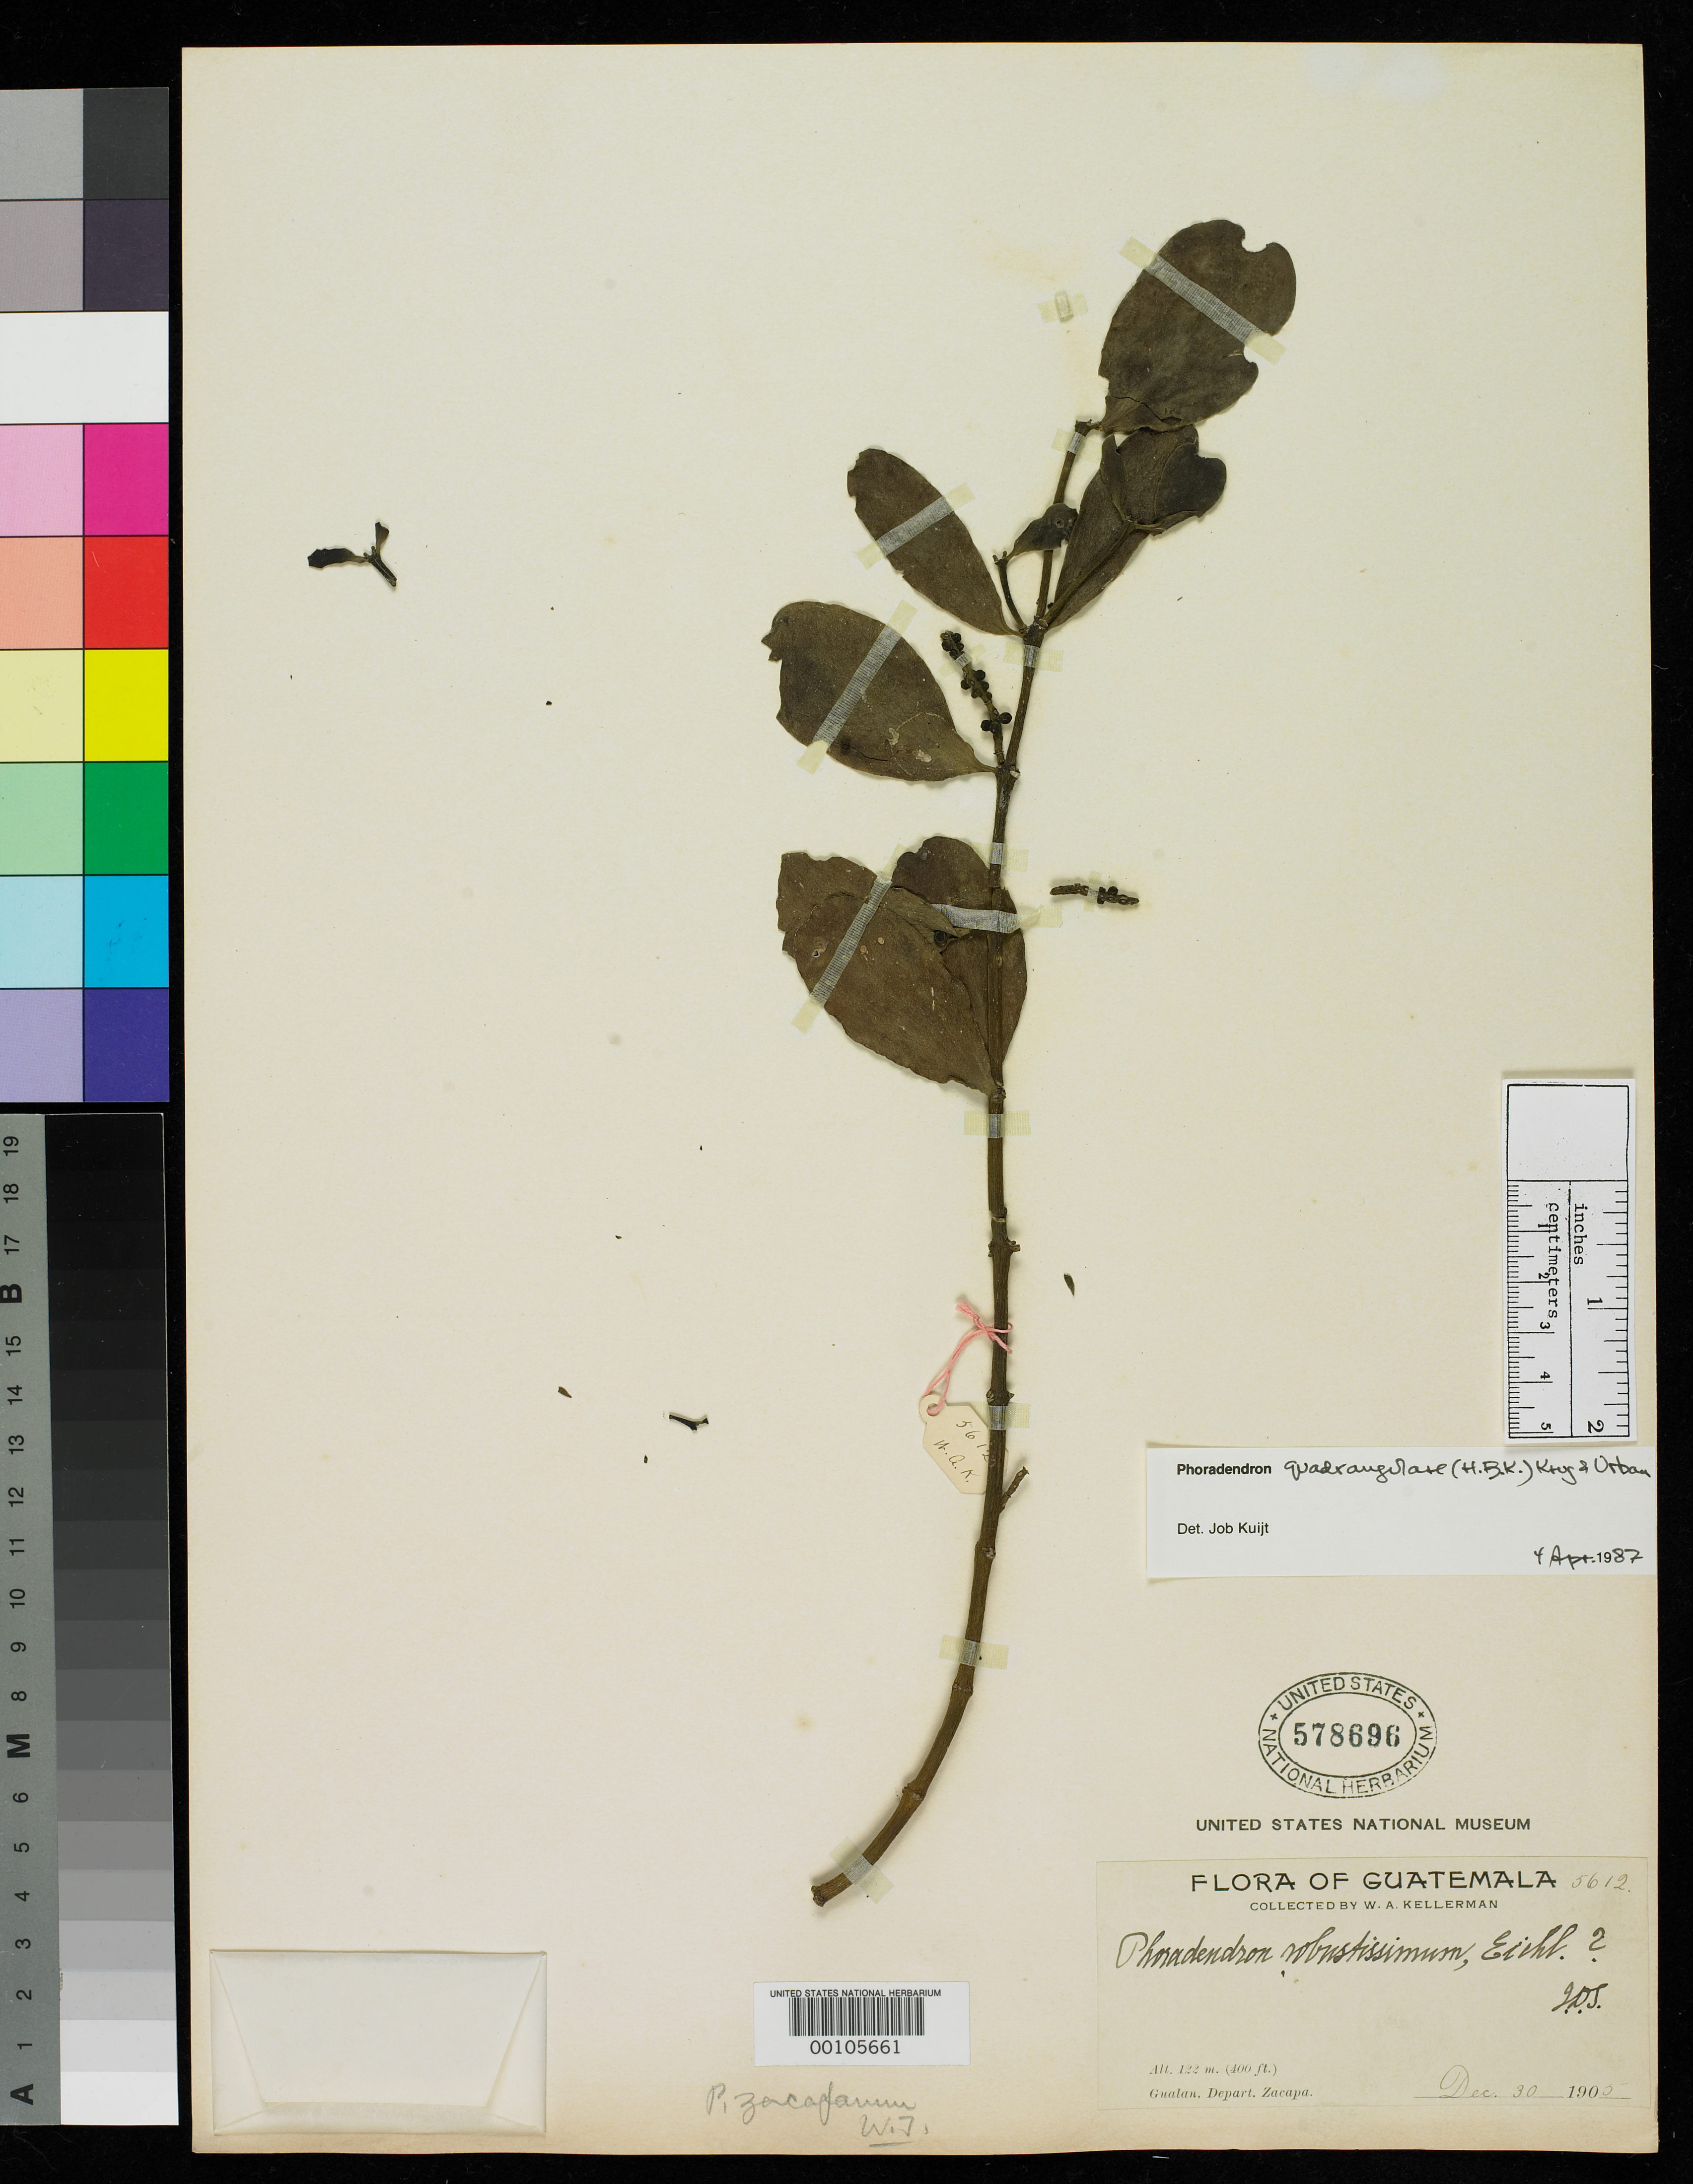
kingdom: Plantae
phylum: Tracheophyta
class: Magnoliopsida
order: Santalales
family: Viscaceae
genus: Phoradendron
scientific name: Phoradendron zacapanum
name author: Trel.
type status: Isotype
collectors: W. A. Kellerman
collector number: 5612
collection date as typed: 30 Dec 1905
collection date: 1905-12-30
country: Guatemala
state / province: Zacapa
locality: Gualan.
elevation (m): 129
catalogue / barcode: US 578696